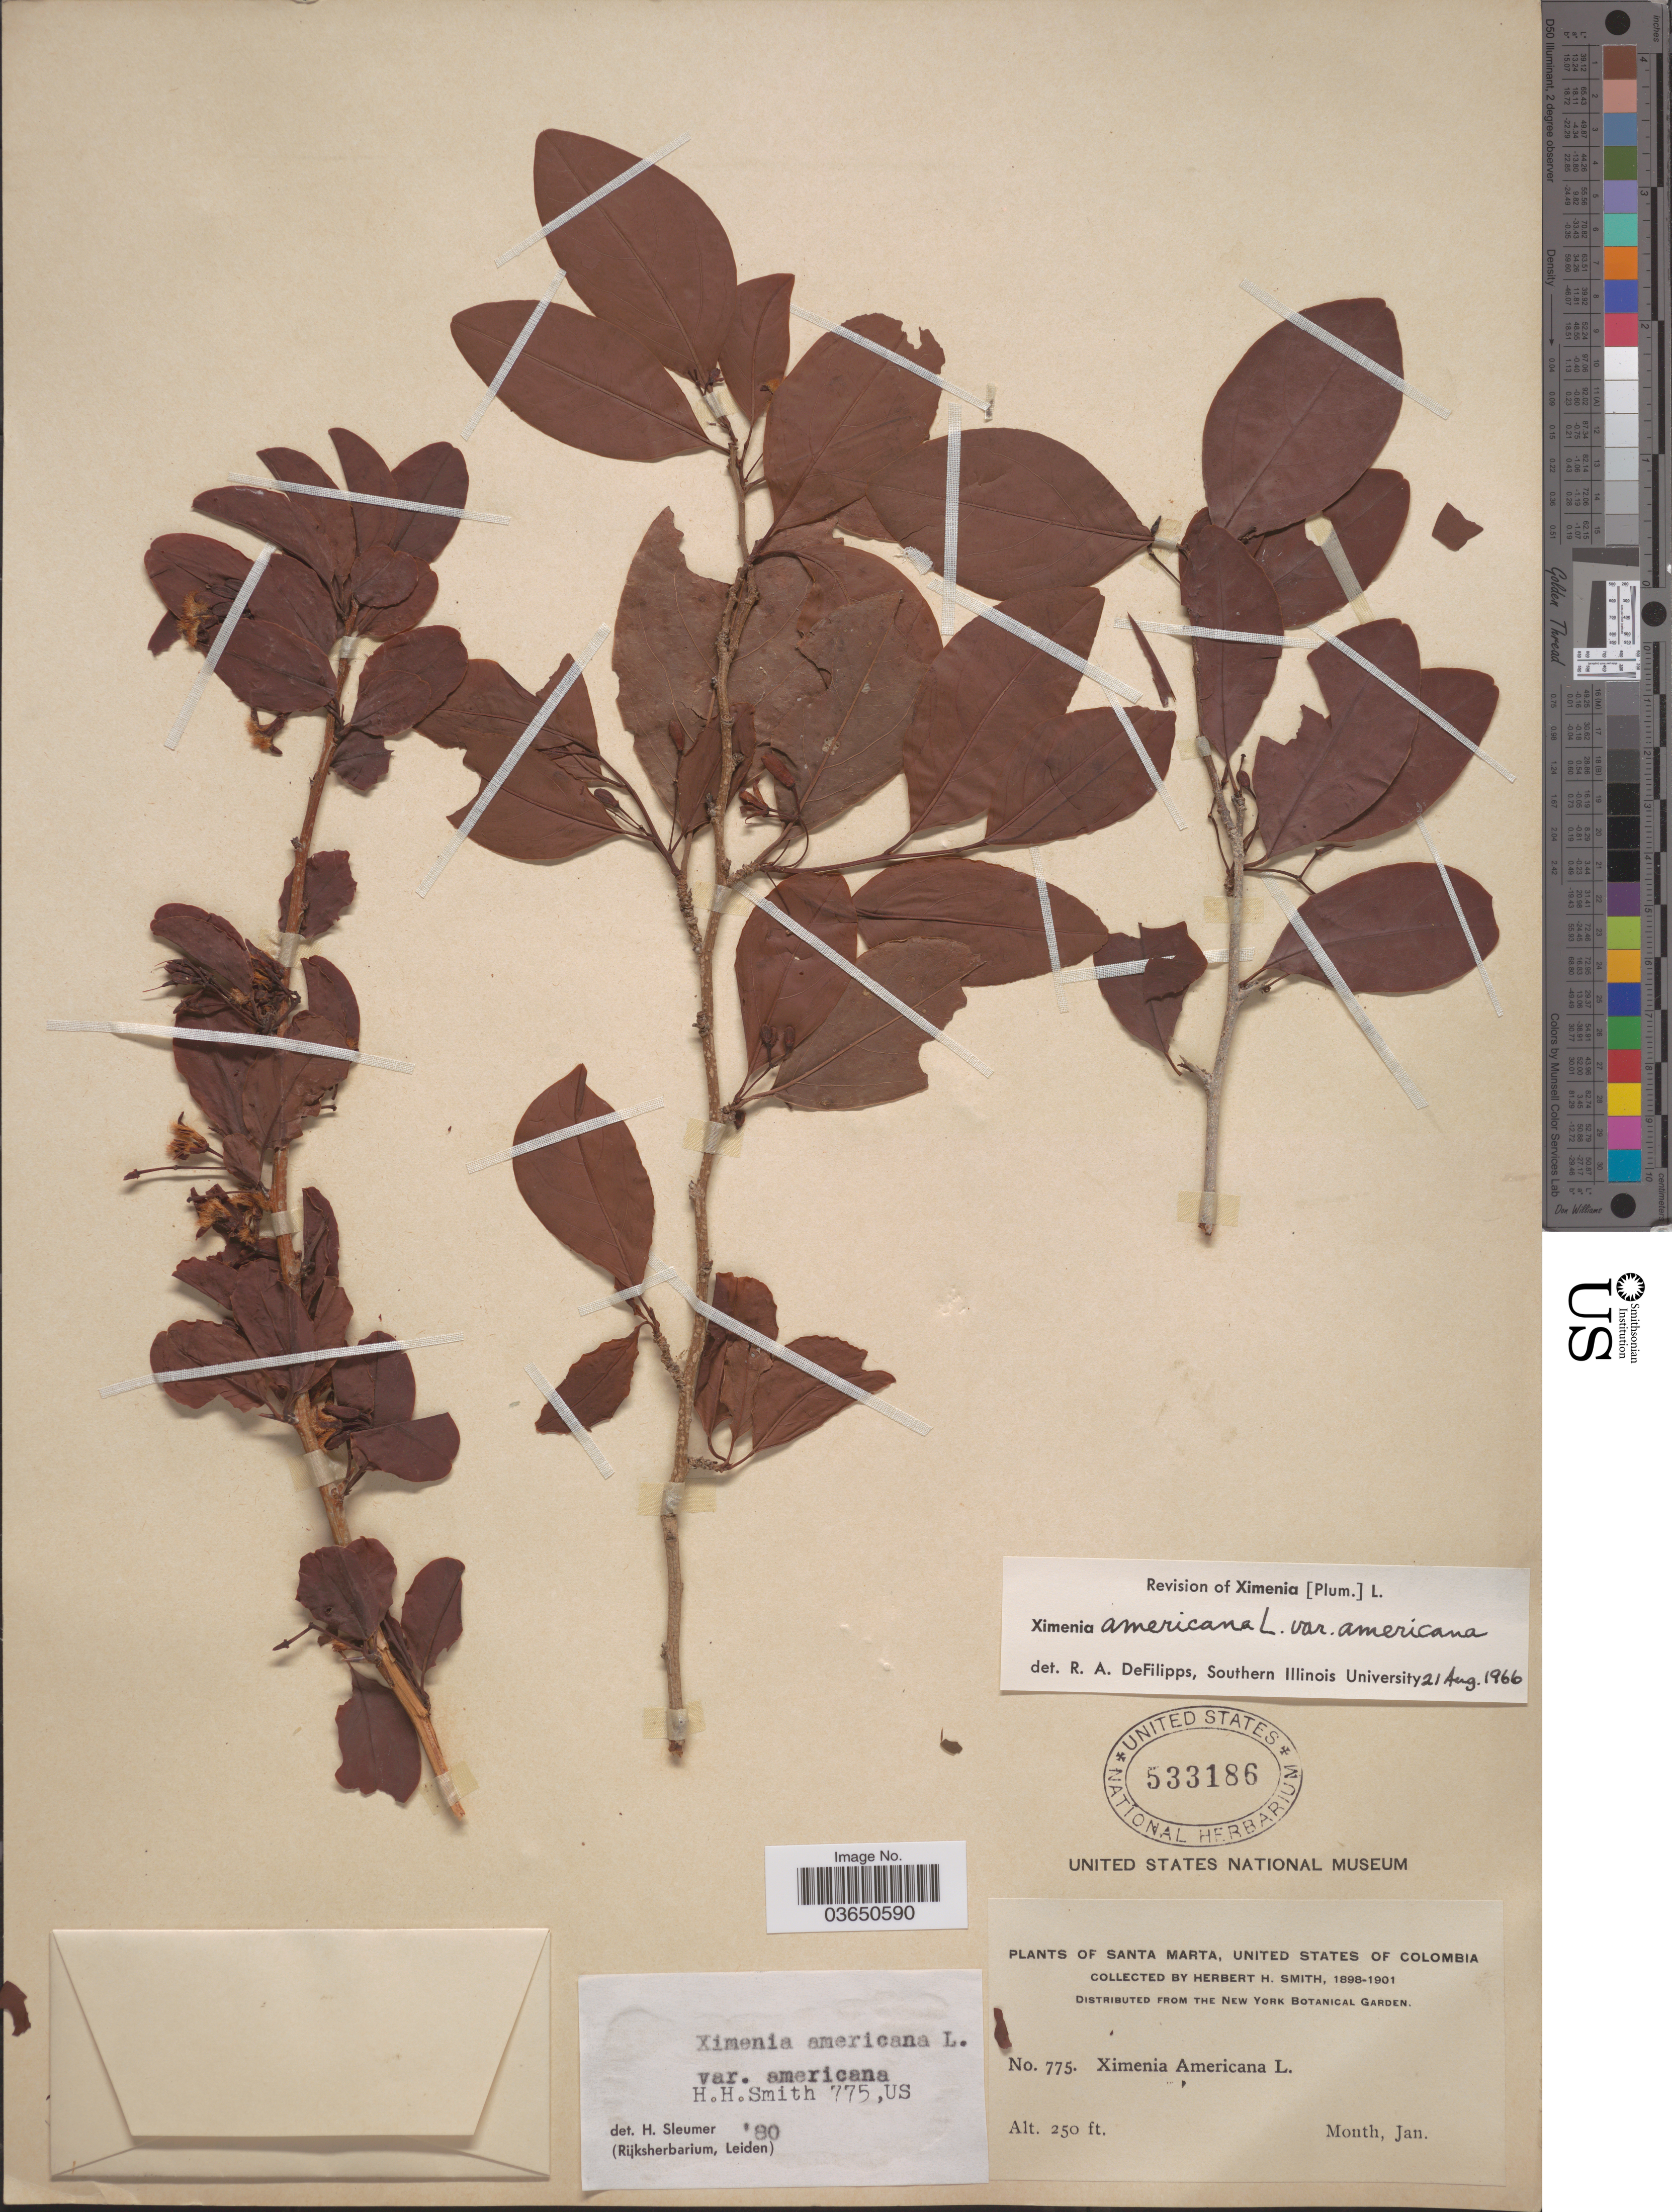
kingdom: Plantae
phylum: Tracheophyta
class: Magnoliopsida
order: Santalales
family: Ximeniaceae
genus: Ximenia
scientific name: Ximenia americana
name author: L.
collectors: Herbert H. Smith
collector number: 775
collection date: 1898-01/1901-01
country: Colombia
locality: Santa Marta, United States of Colombia.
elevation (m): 76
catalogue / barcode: US 533186